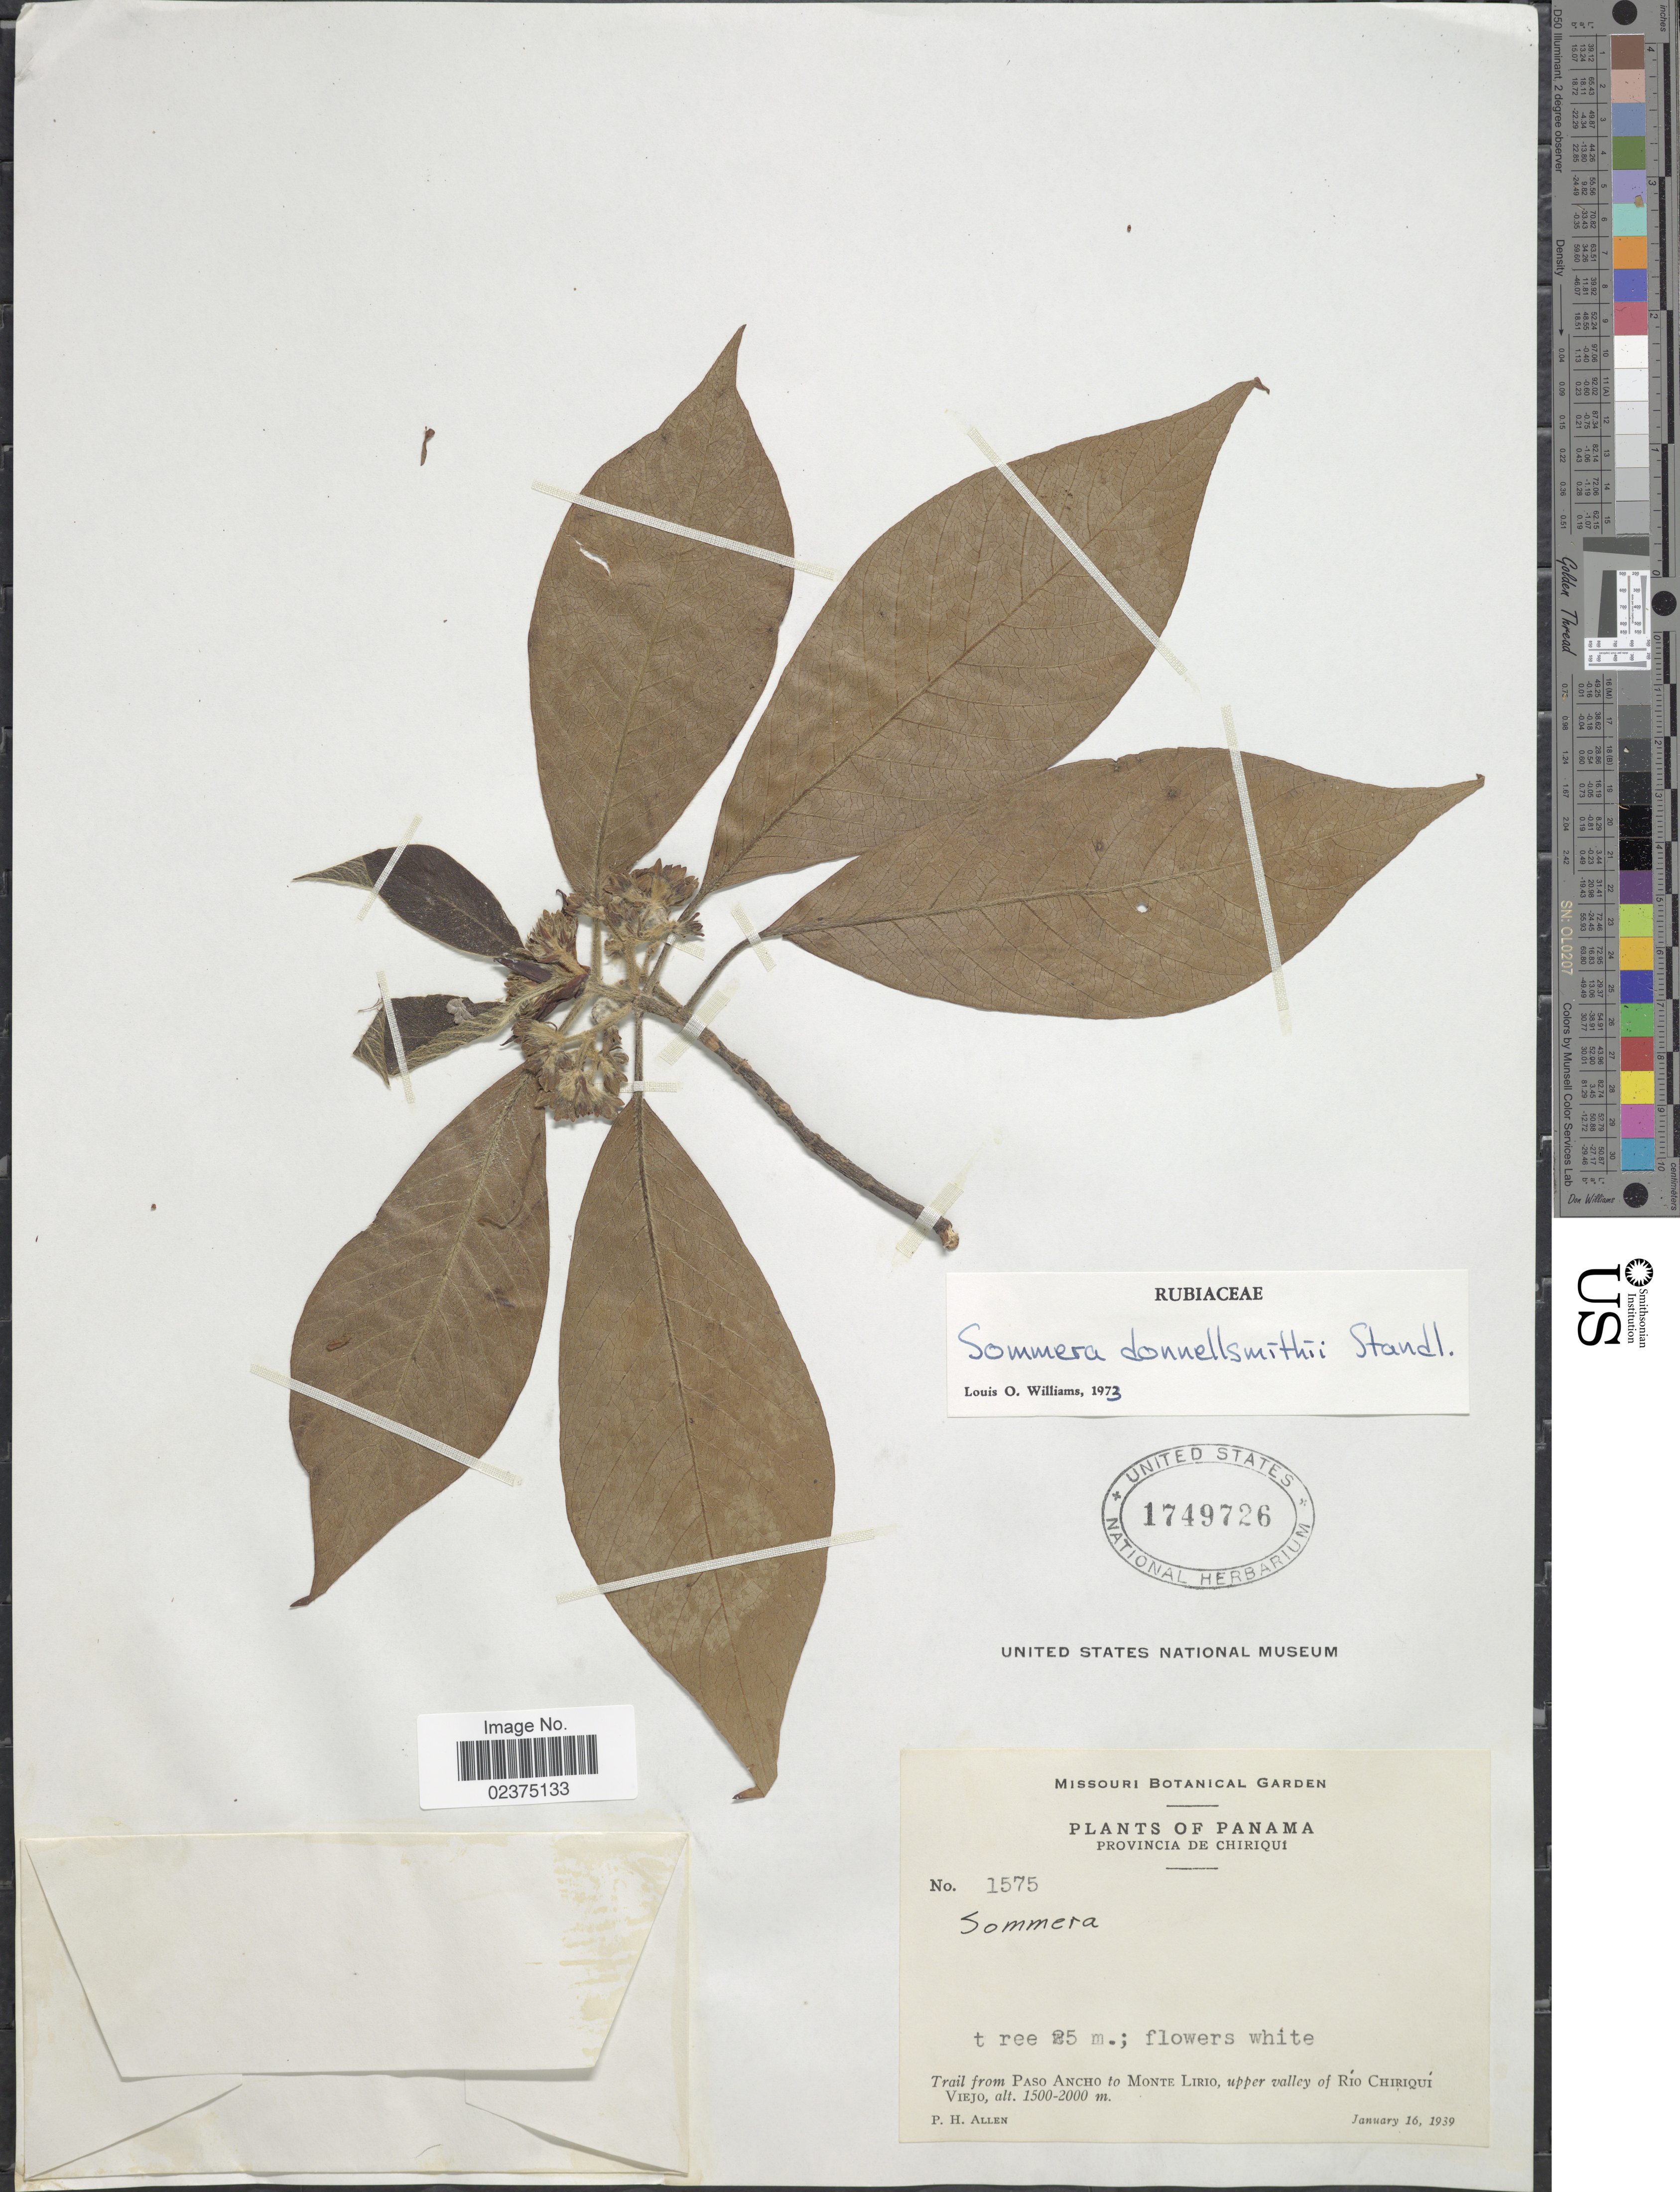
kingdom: Plantae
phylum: Tracheophyta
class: Magnoliopsida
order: Gentianales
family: Rubiaceae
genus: Sommera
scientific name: Sommera donnell-smithii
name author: Standl.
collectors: P. H. Allen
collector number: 1575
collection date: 1939-01-16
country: Panama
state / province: Chiriqui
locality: Trail from Paso Ancho to Monte Lirio, upper valley of Rio Chiriqui Viejo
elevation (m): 1500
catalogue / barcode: US 1749726